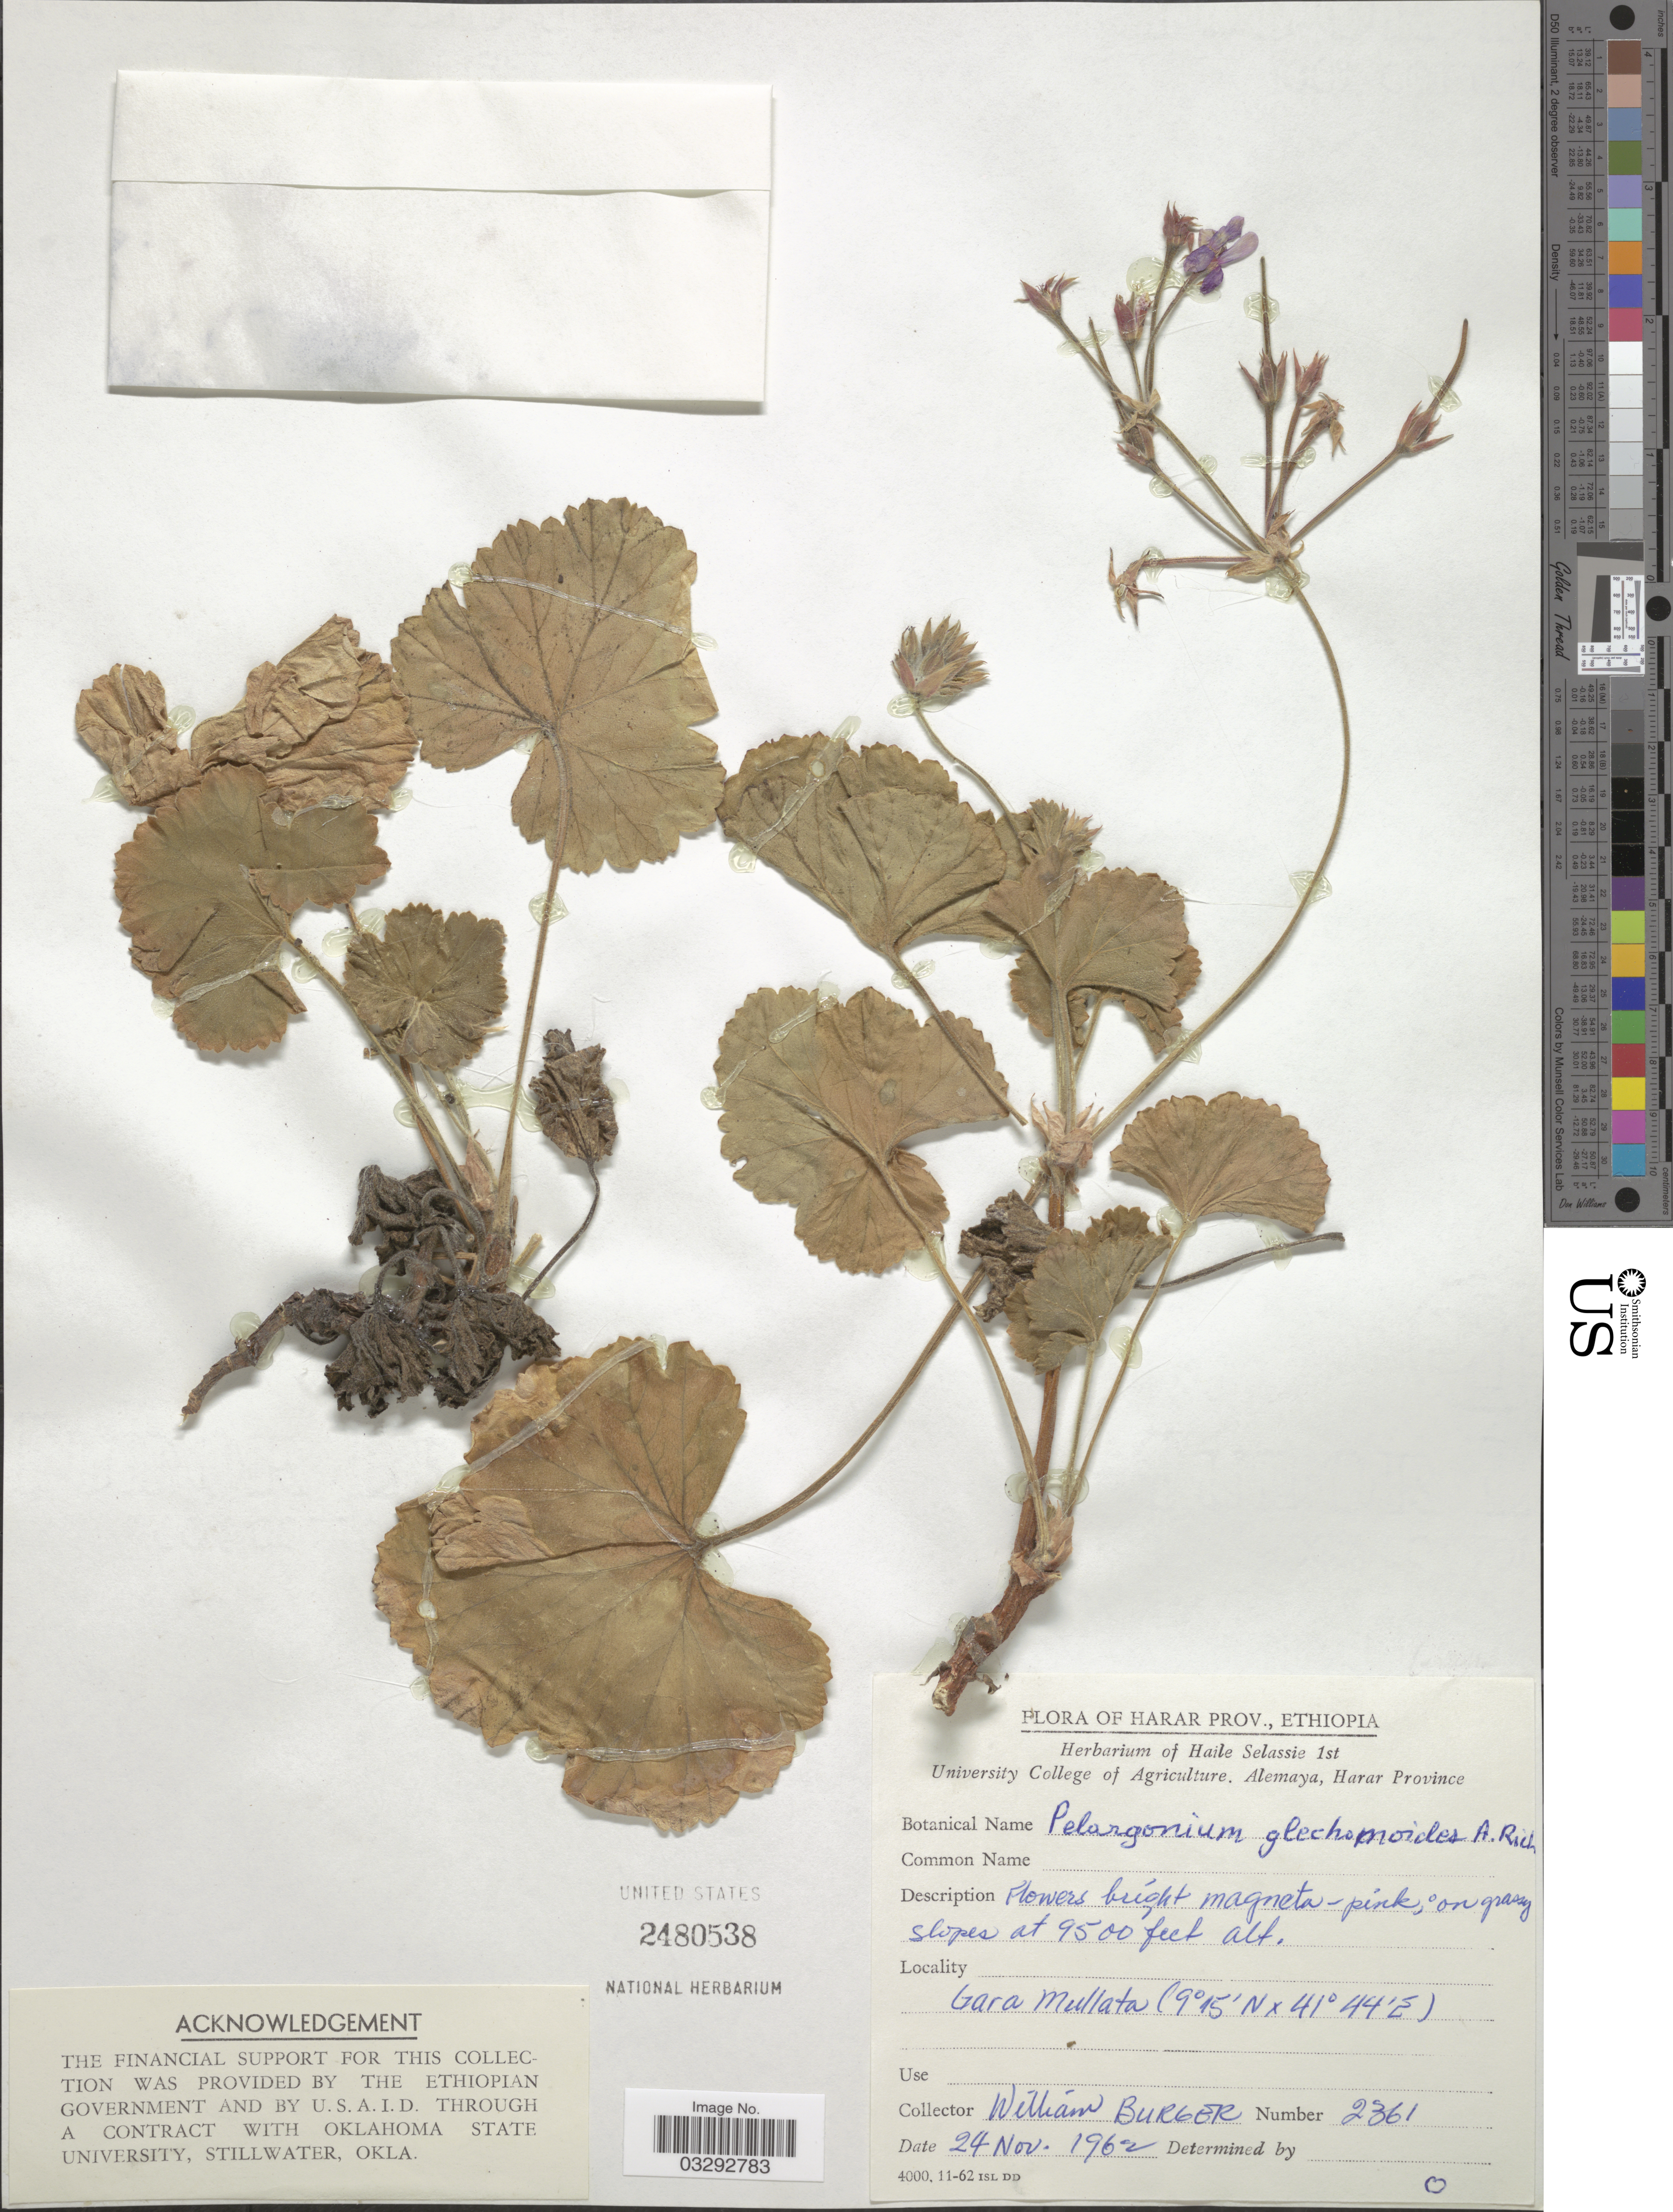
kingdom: Plantae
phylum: Tracheophyta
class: Magnoliopsida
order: Geraniales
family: Geraniaceae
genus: Pelargonium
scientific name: Pelargonium glechomoides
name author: A. Rich.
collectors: W. Burger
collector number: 2361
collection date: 1962-11-24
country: Ethiopia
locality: Harar Prov. Gara Mullata.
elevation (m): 2896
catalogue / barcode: US 2480538